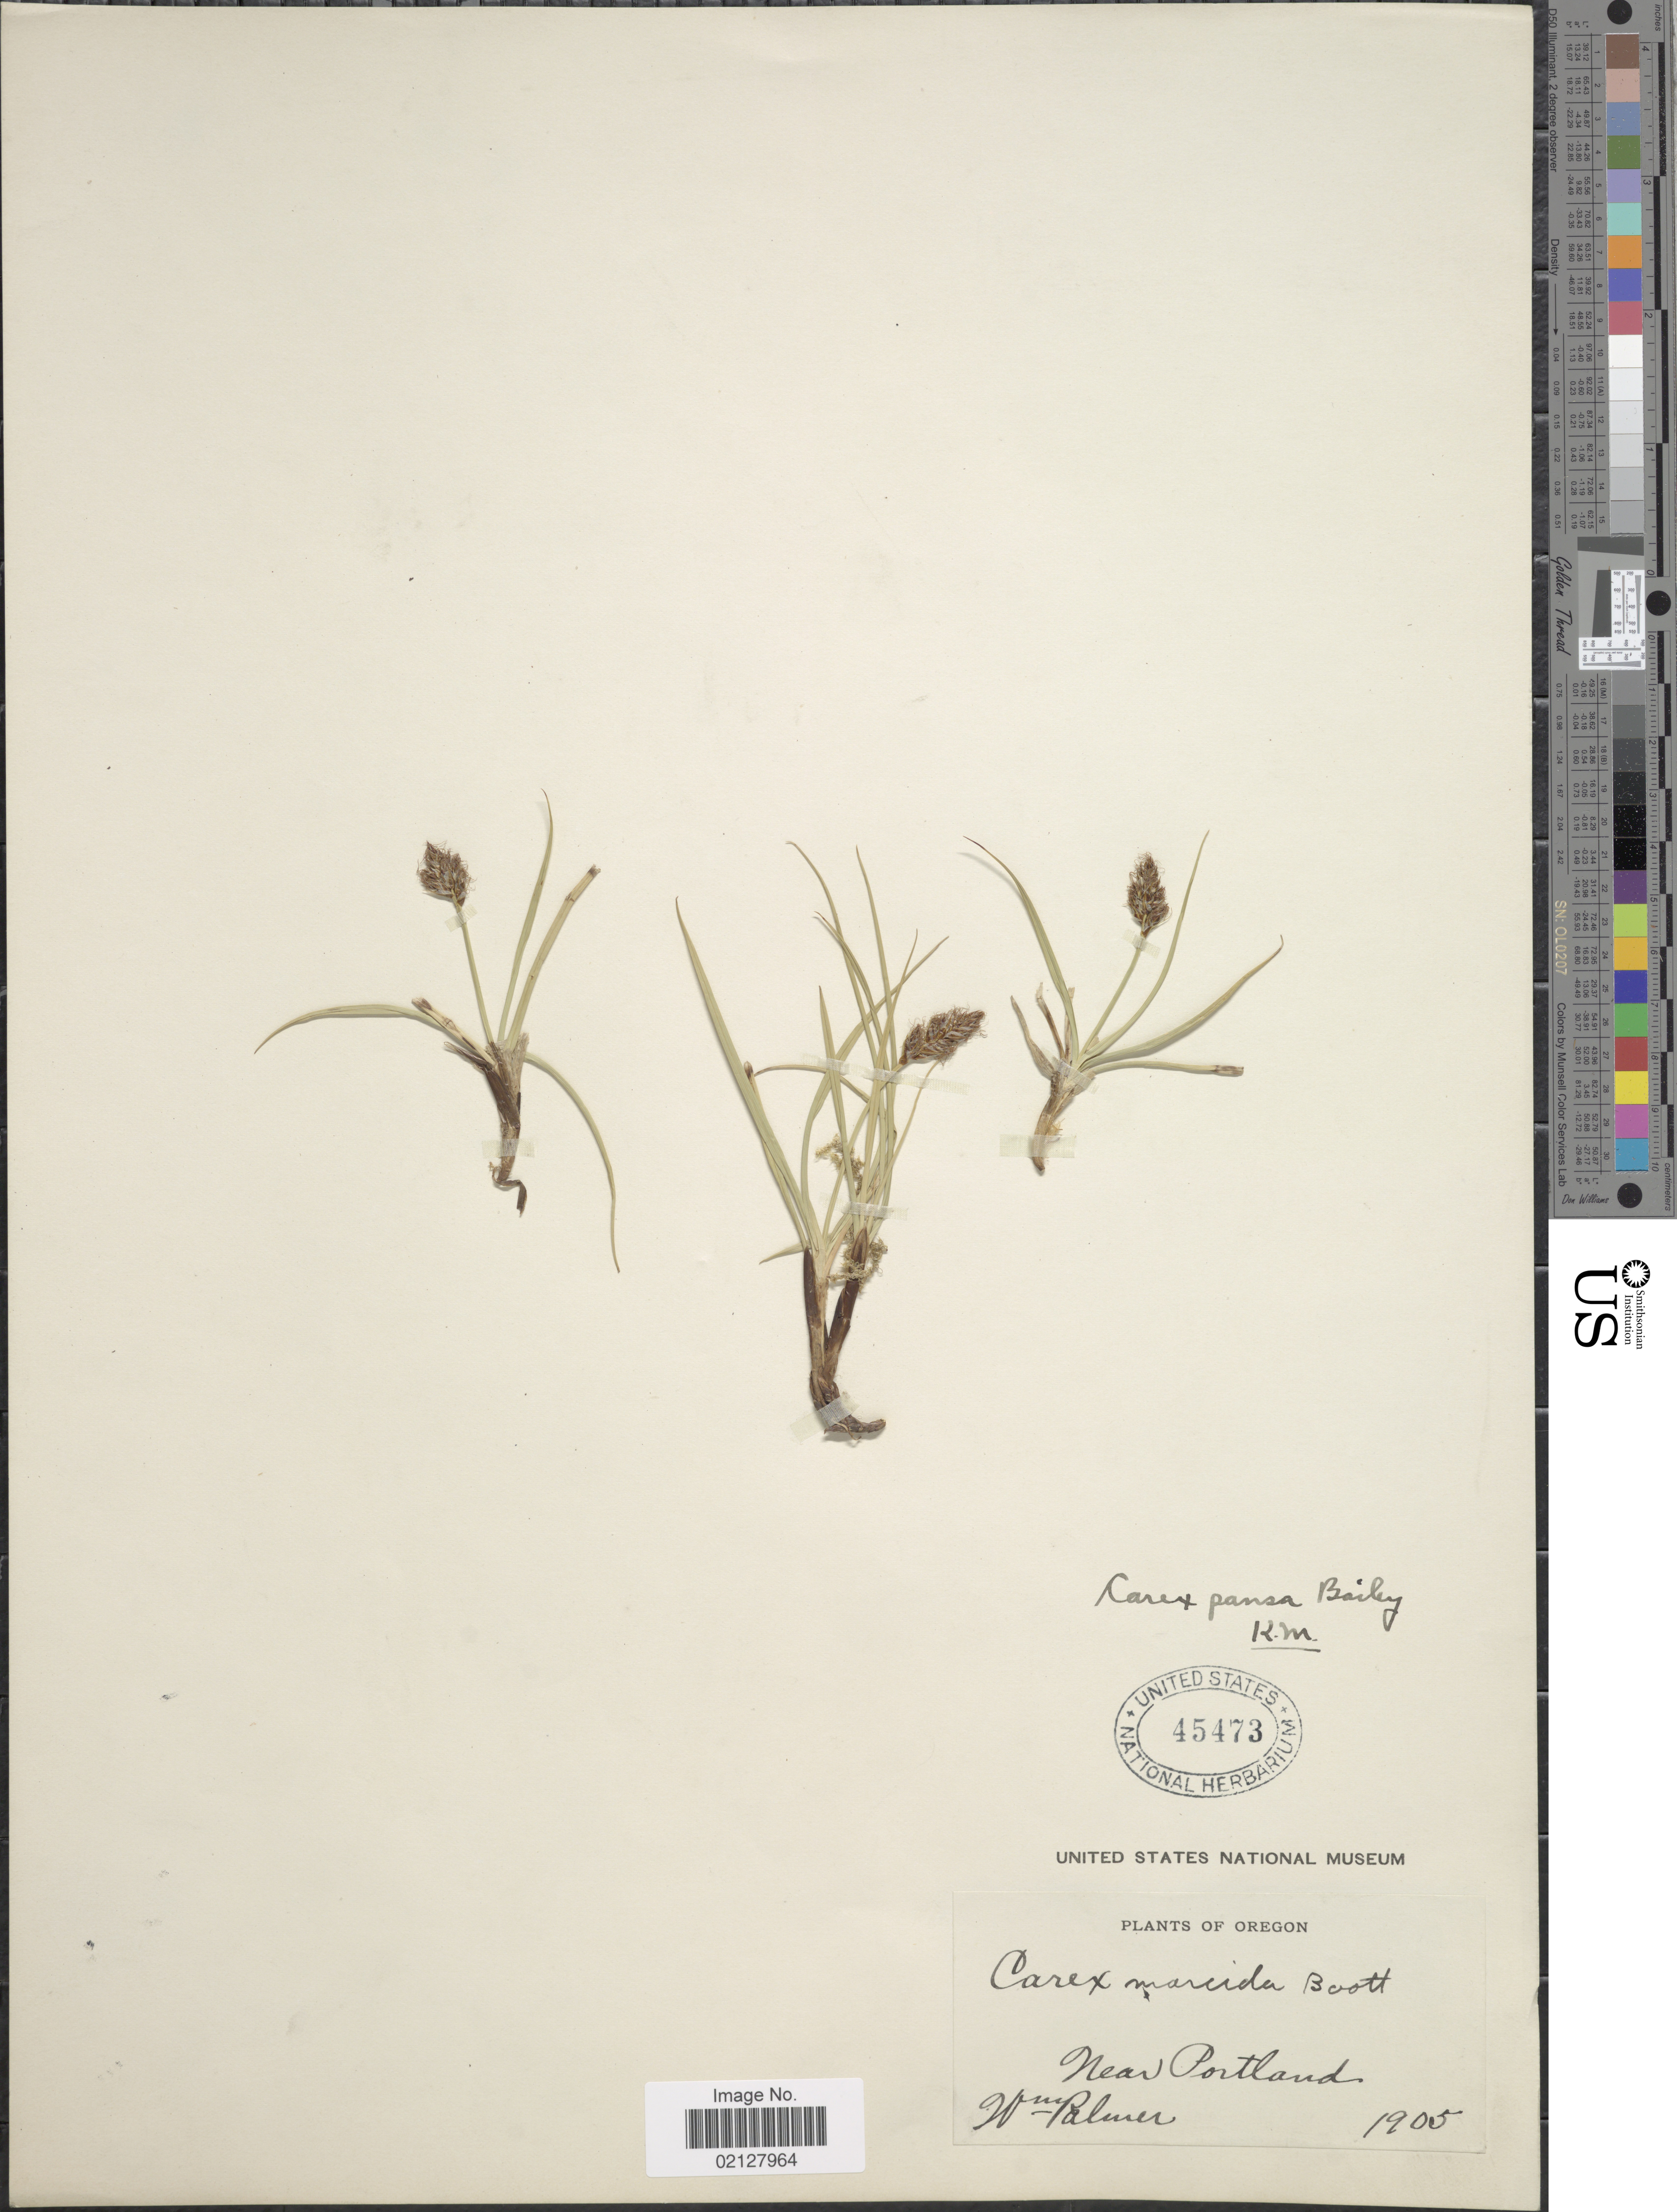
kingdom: Plantae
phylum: Tracheophyta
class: Liliopsida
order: Poales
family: Cyperaceae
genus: Carex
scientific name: Carex pansa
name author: L.H. Bailey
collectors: W. Palmer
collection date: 1905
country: United States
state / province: Oregon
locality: Near Portland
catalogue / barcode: US 45473